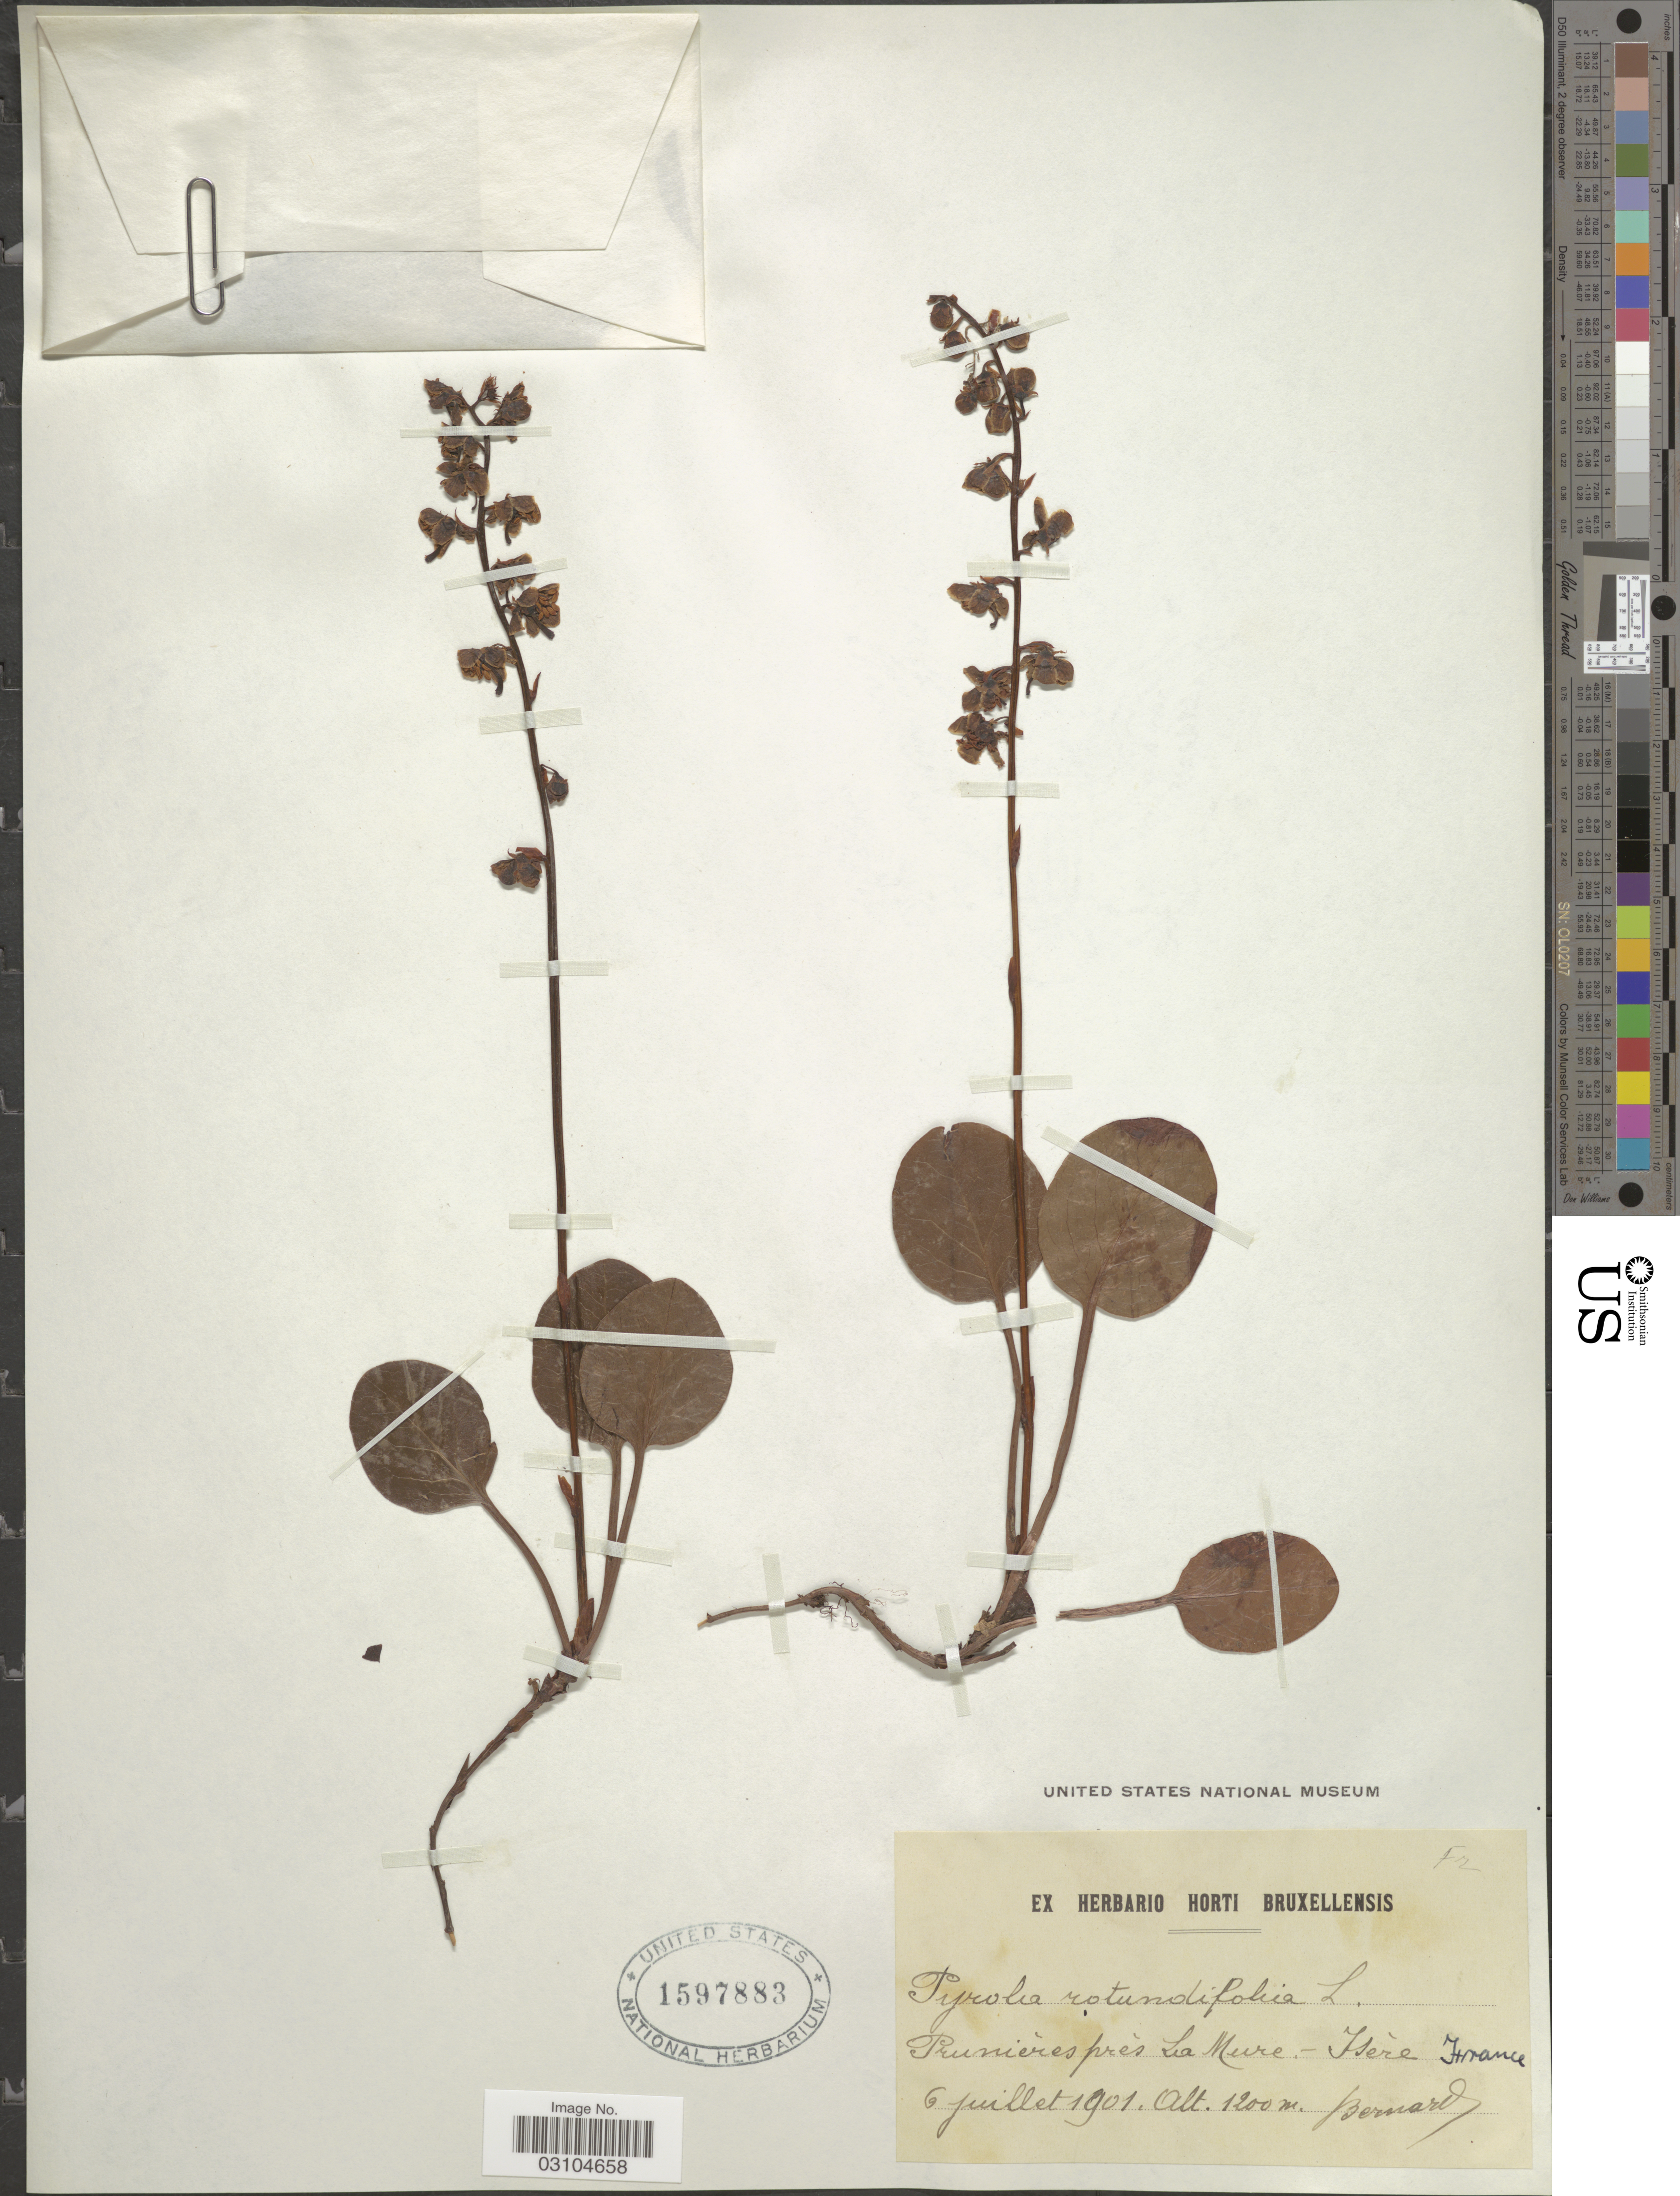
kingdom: Plantae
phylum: Tracheophyta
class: Magnoliopsida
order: Ericales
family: Ericaceae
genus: Pyrola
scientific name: Pyrola rotundifolia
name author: L.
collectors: -. Bernard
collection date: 1901-07-06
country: France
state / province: Auvergne-Rhône-Alpes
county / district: Isère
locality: Pruniéres prés La Mure - Isére.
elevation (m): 1200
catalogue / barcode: US 1597883